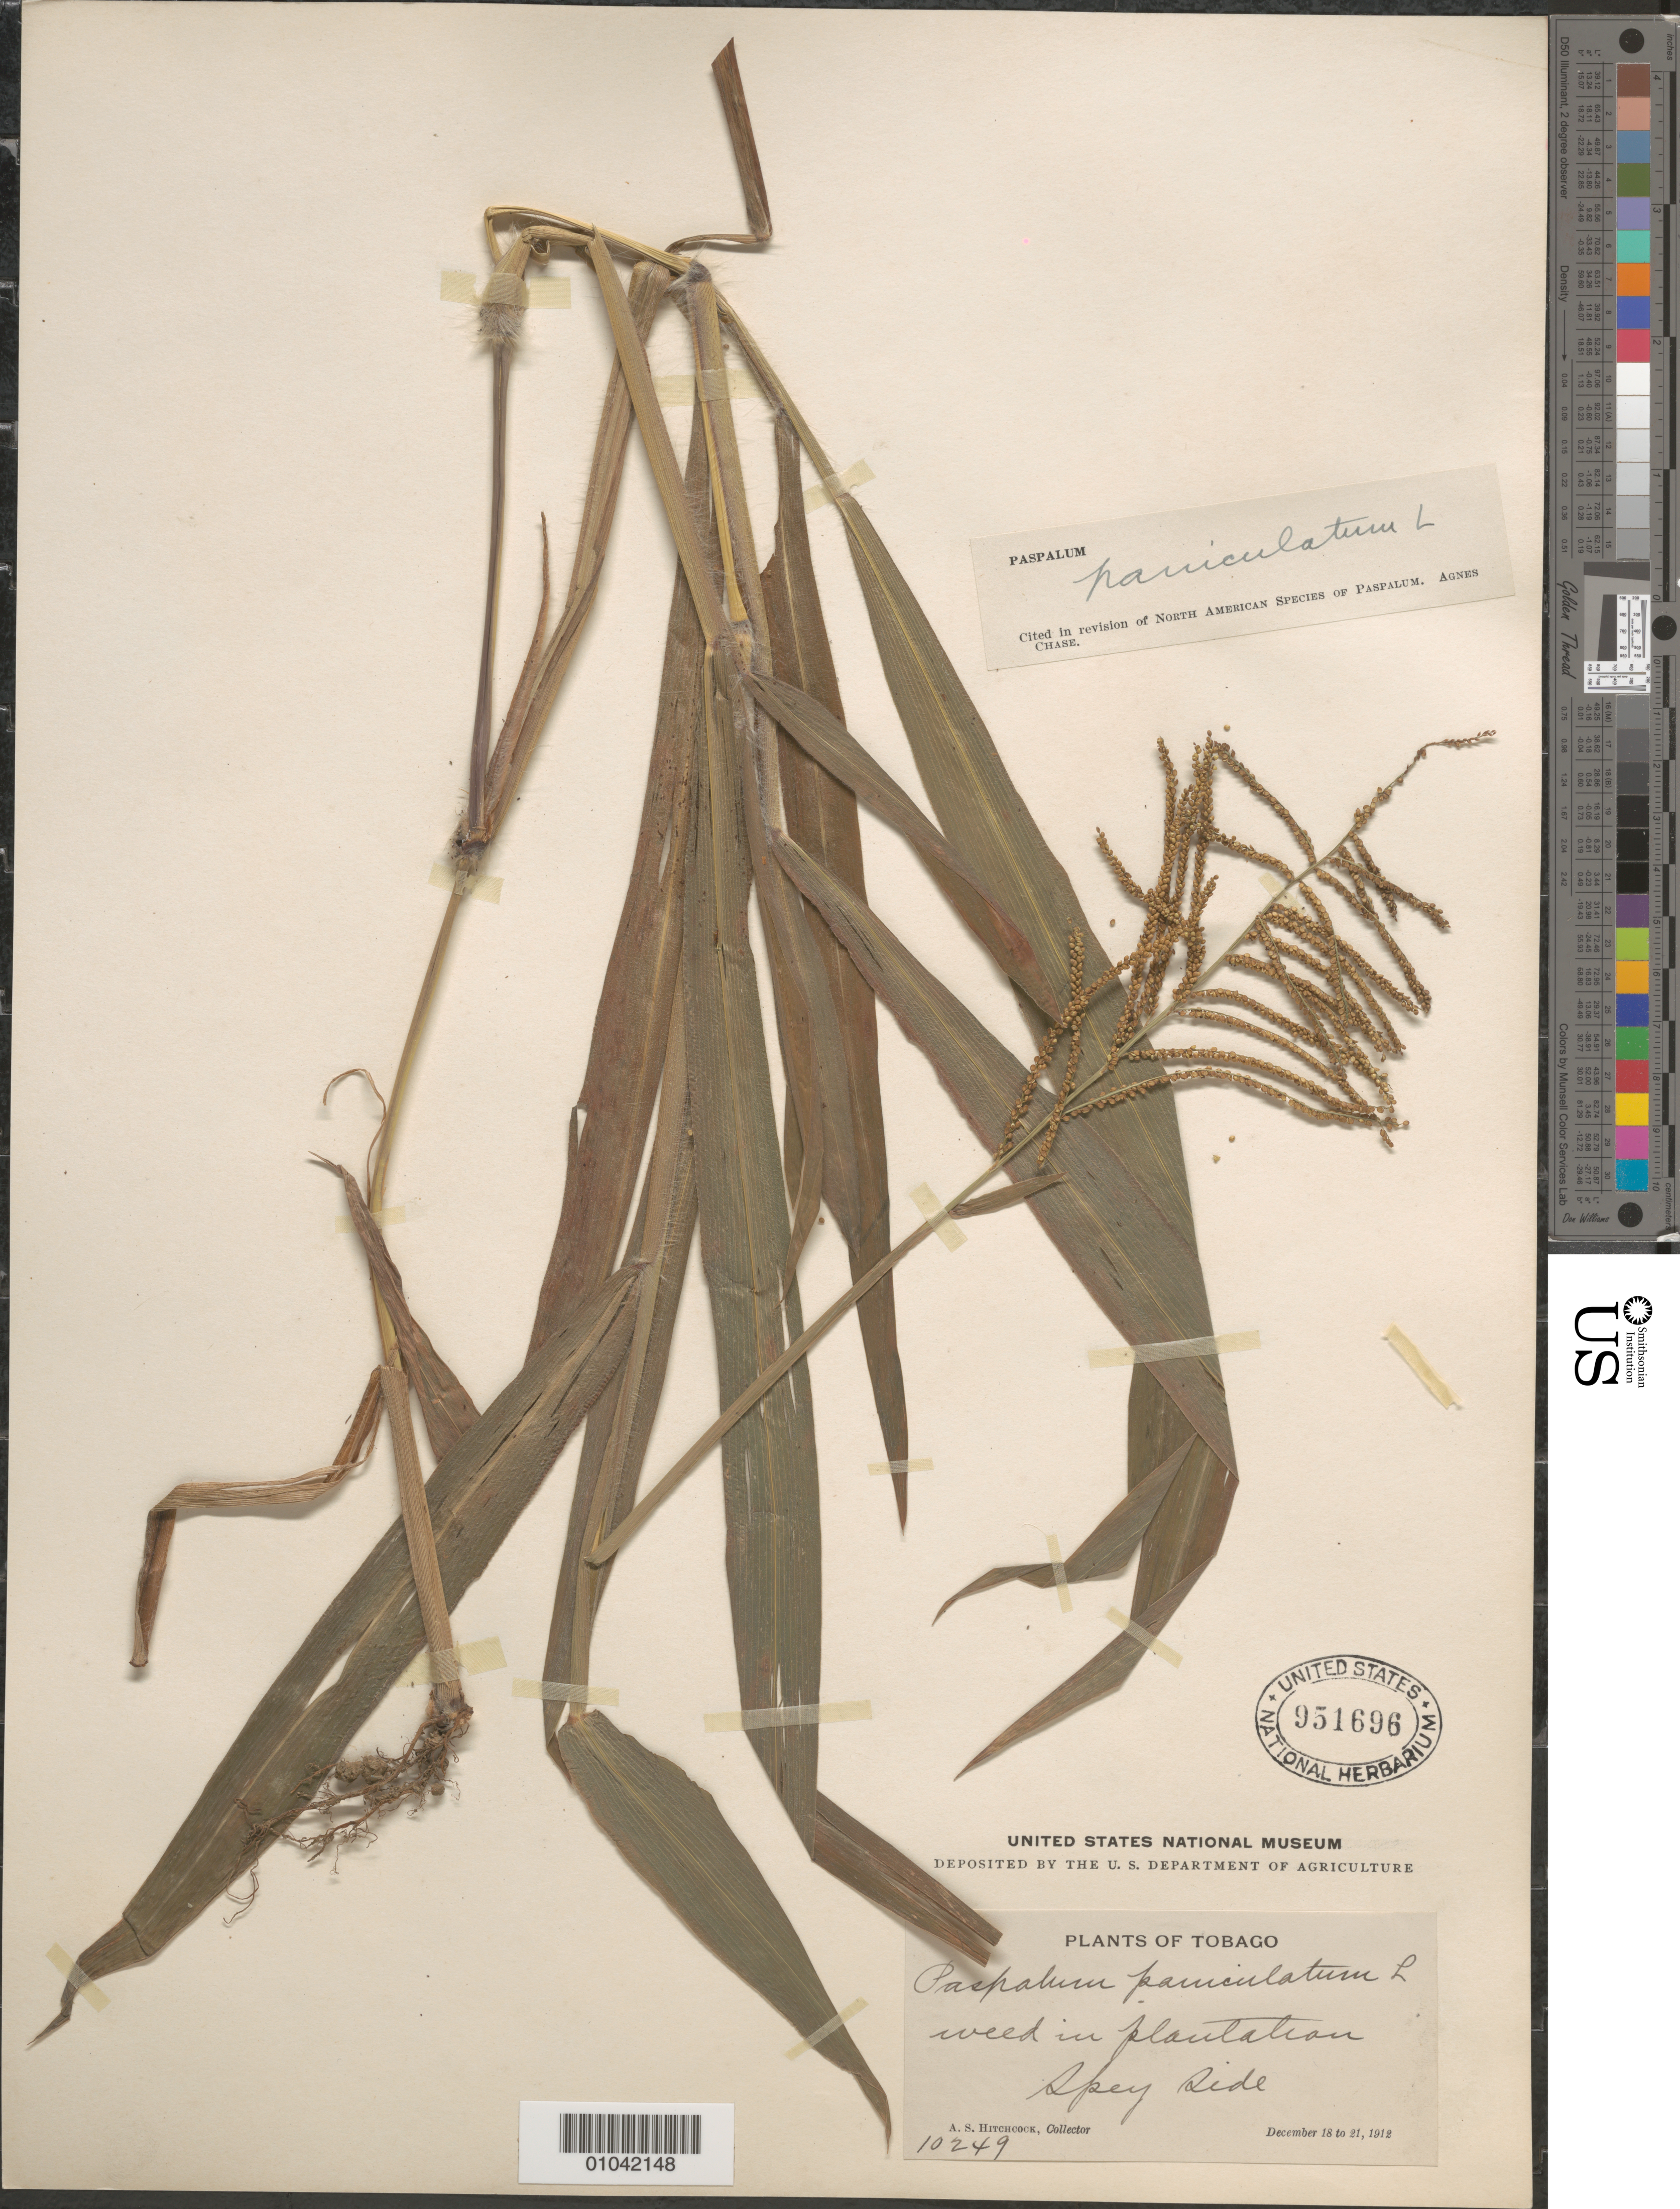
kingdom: Plantae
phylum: Tracheophyta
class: Liliopsida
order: Poales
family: Poaceae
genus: Paspalum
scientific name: Paspalum paniculatum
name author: L.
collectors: A. S. Hitchcock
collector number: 10249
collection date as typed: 18 Dec 1912 to 21 Dec 1912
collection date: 1912-12-18/1912-12-21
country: Trinidad and Tobago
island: Tobago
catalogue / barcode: US 951696